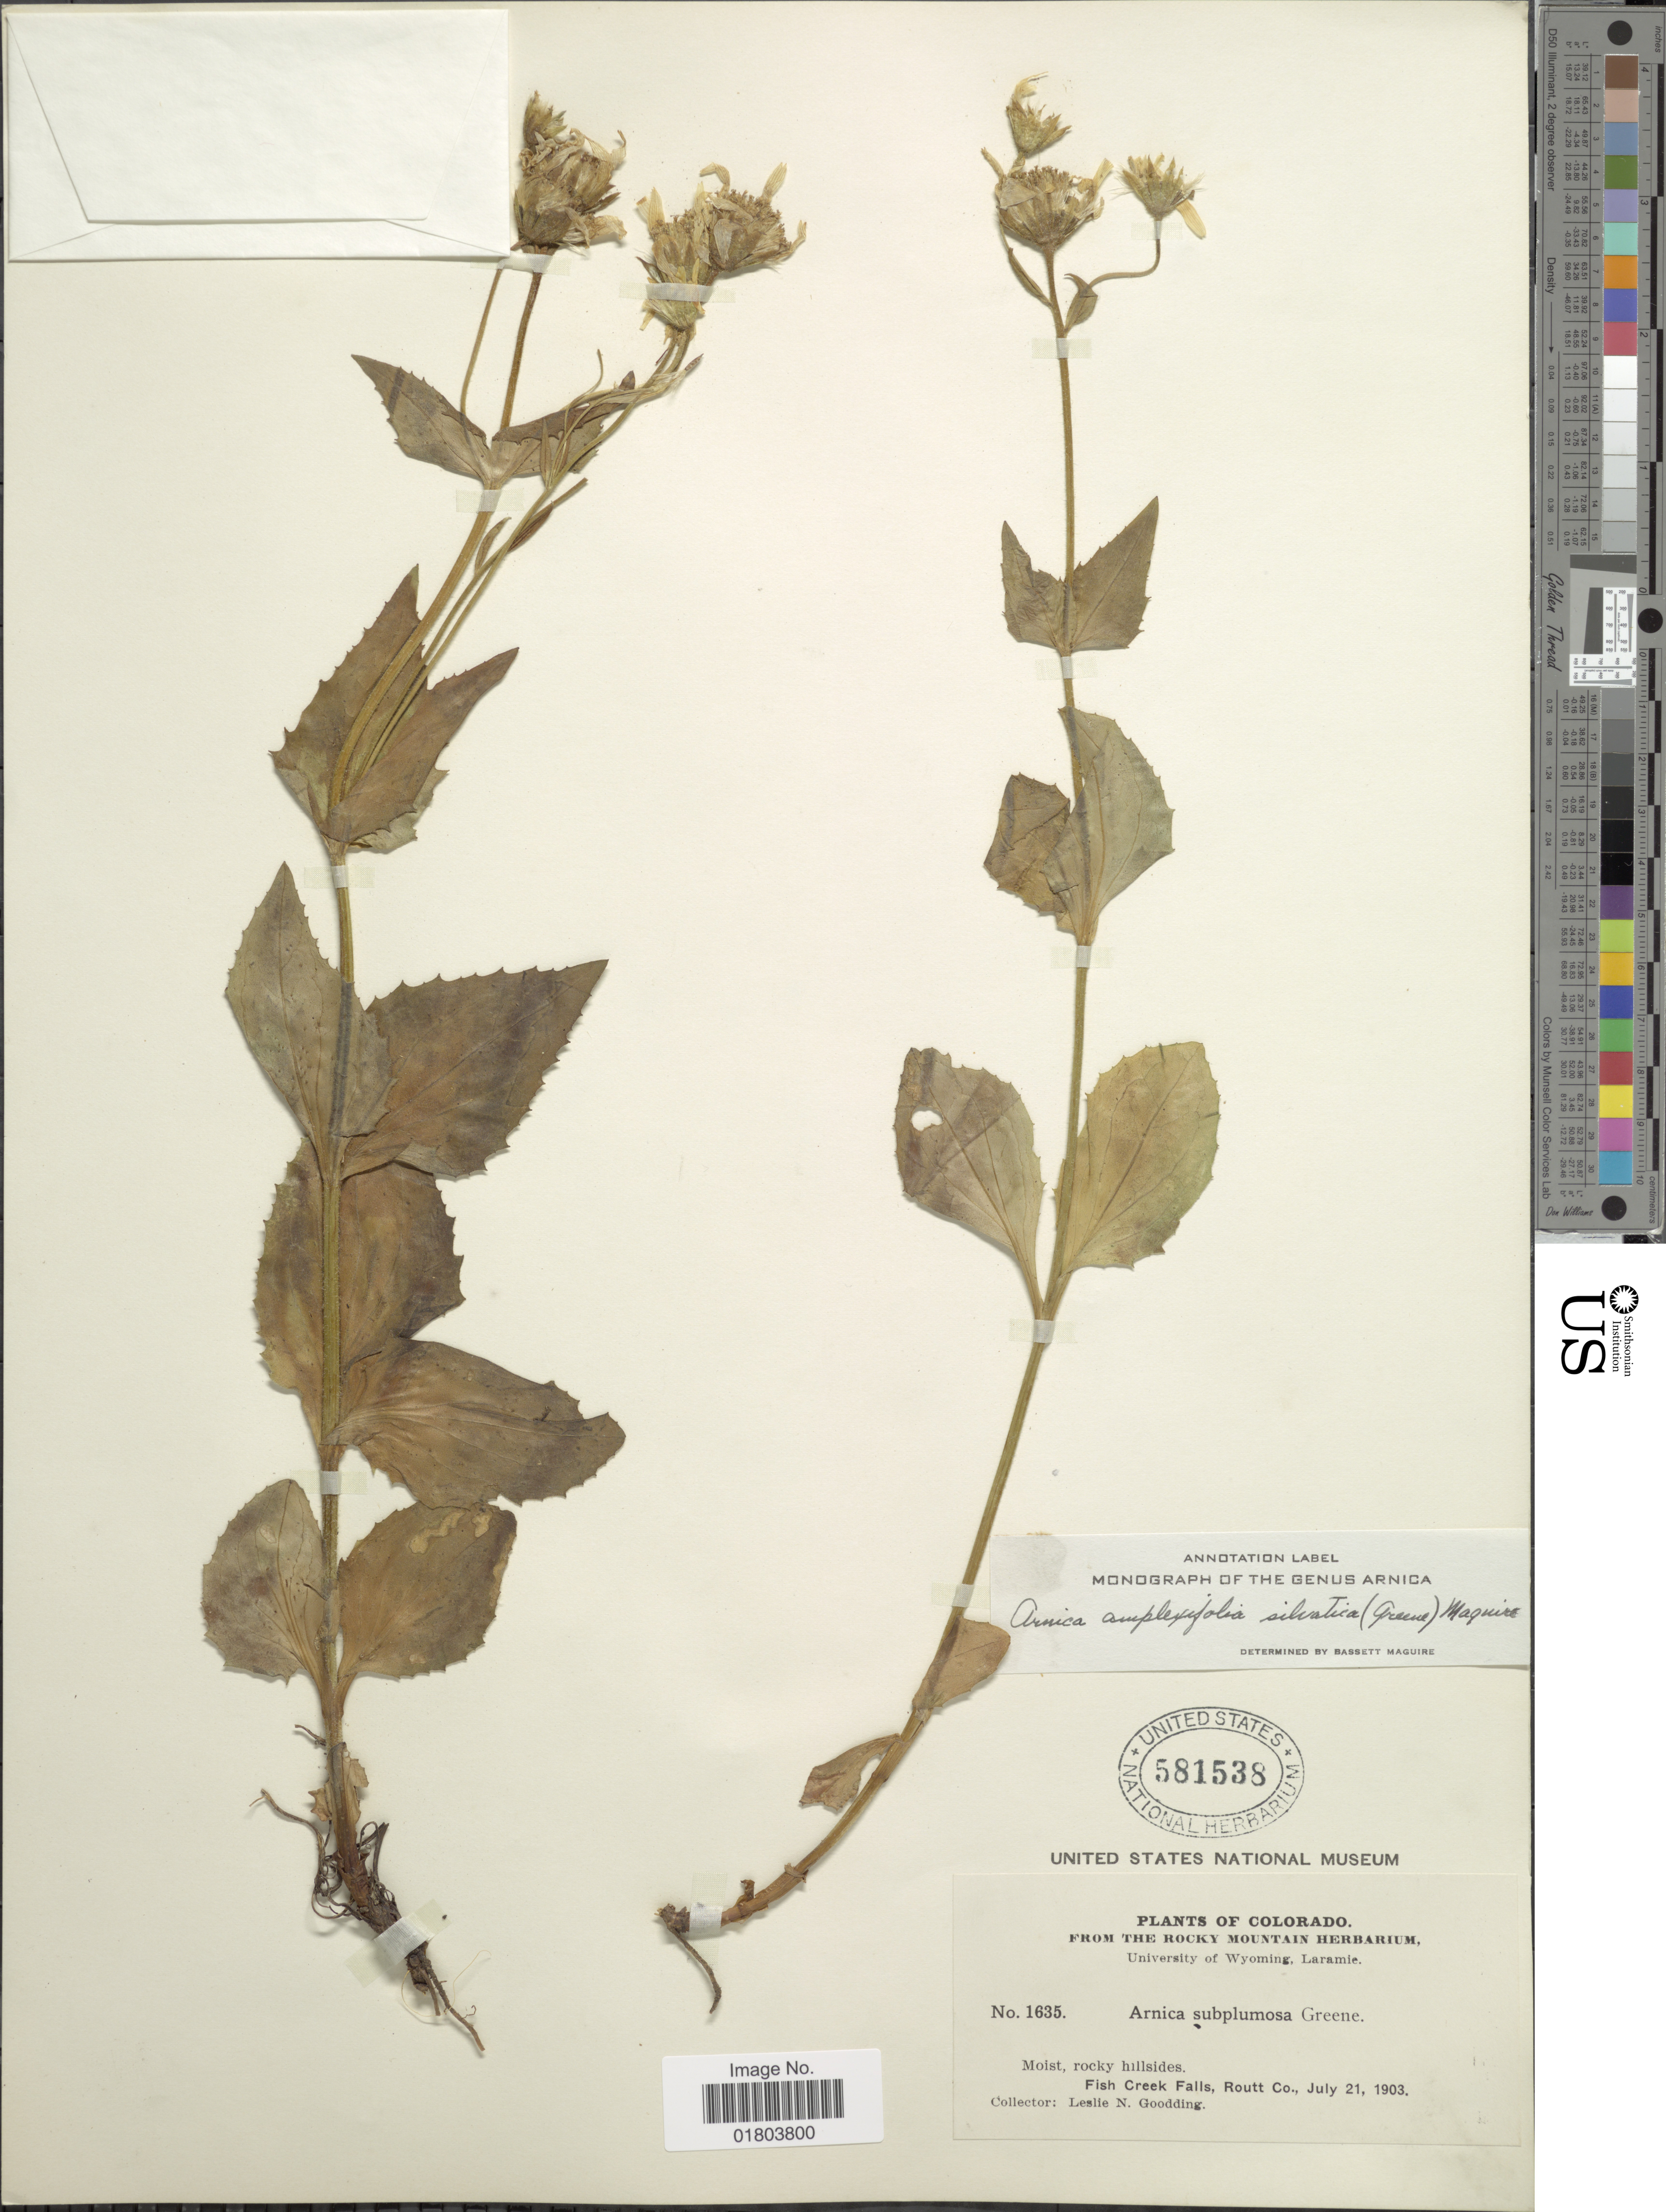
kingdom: Plantae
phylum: Tracheophyta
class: Magnoliopsida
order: Asterales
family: Asteraceae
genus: Arnica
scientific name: Arnica mollis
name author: Hook.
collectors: L. N. Goodding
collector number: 1635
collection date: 1903-07-21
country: United States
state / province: Colorado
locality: Moist, rocky hillsides, Fish Creek Falls, Routt Co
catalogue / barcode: US 581538